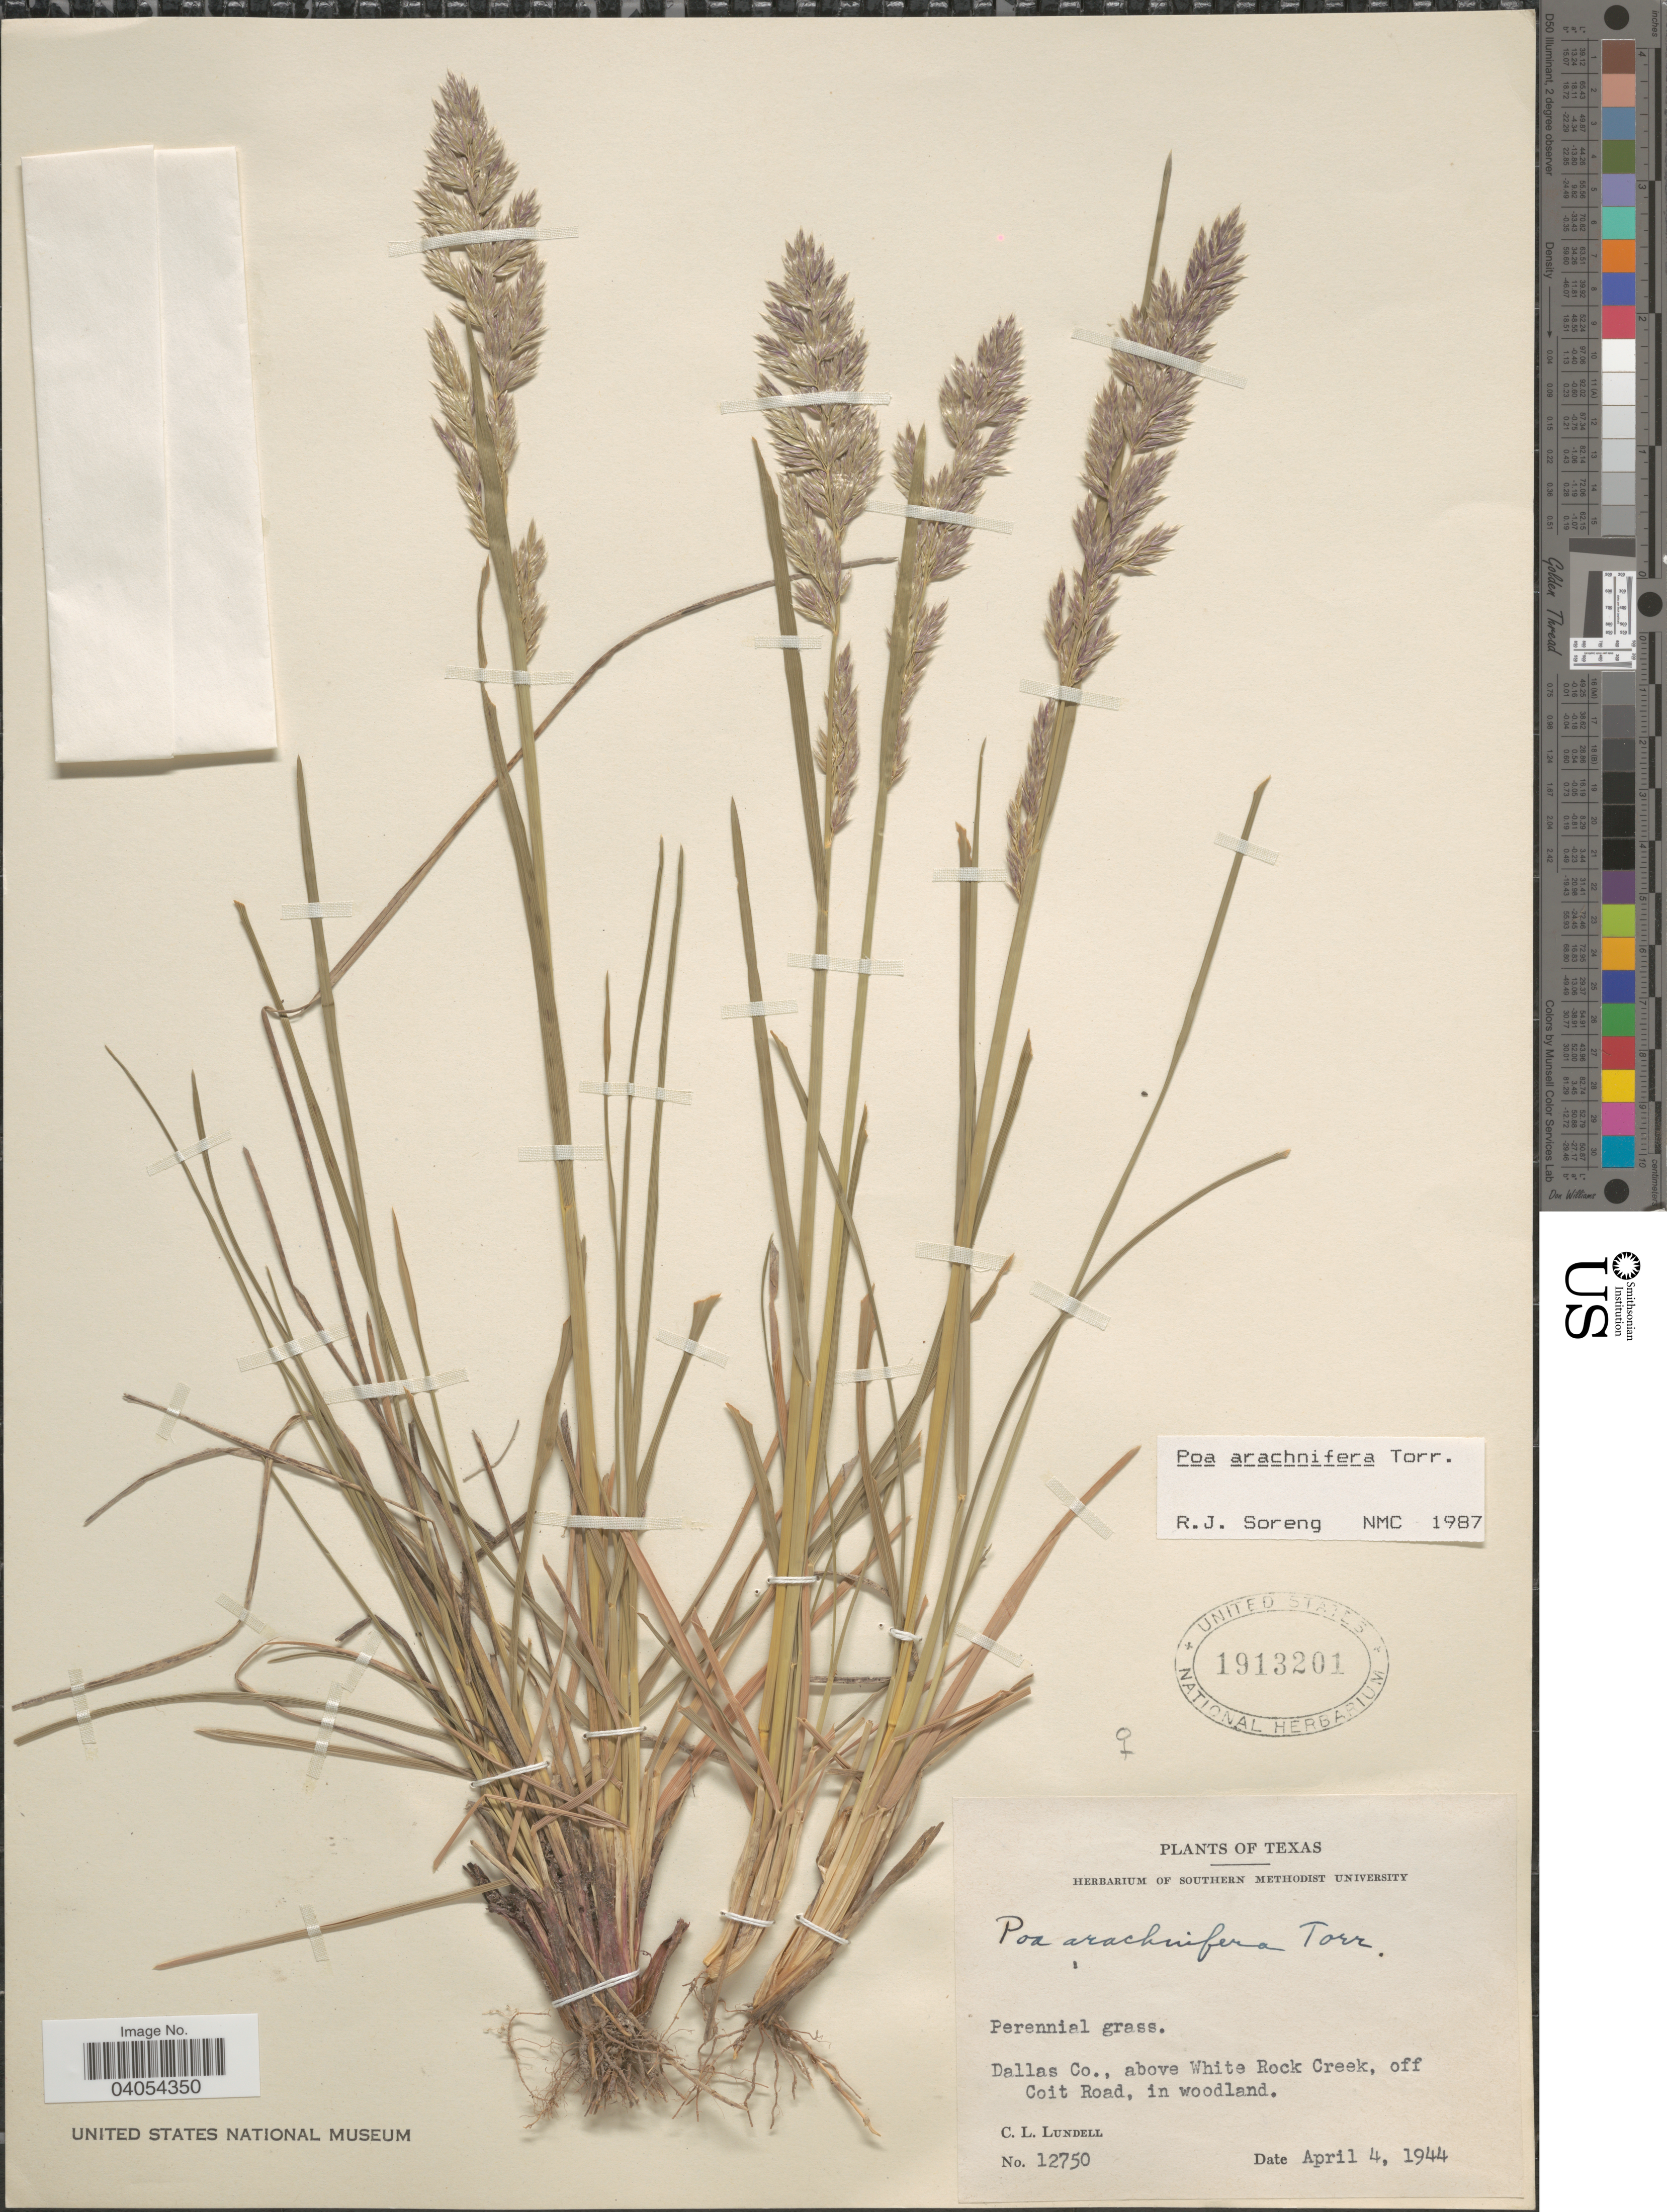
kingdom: Plantae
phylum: Tracheophyta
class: Liliopsida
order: Poales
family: Poaceae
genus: Poa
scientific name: Poa arachnifera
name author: Torr.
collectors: C. L. Lundell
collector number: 12750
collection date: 1944-04-04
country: United States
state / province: Texas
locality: Dallas Co., above White Rock Creek, off Coit Road.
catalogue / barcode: US 1913201